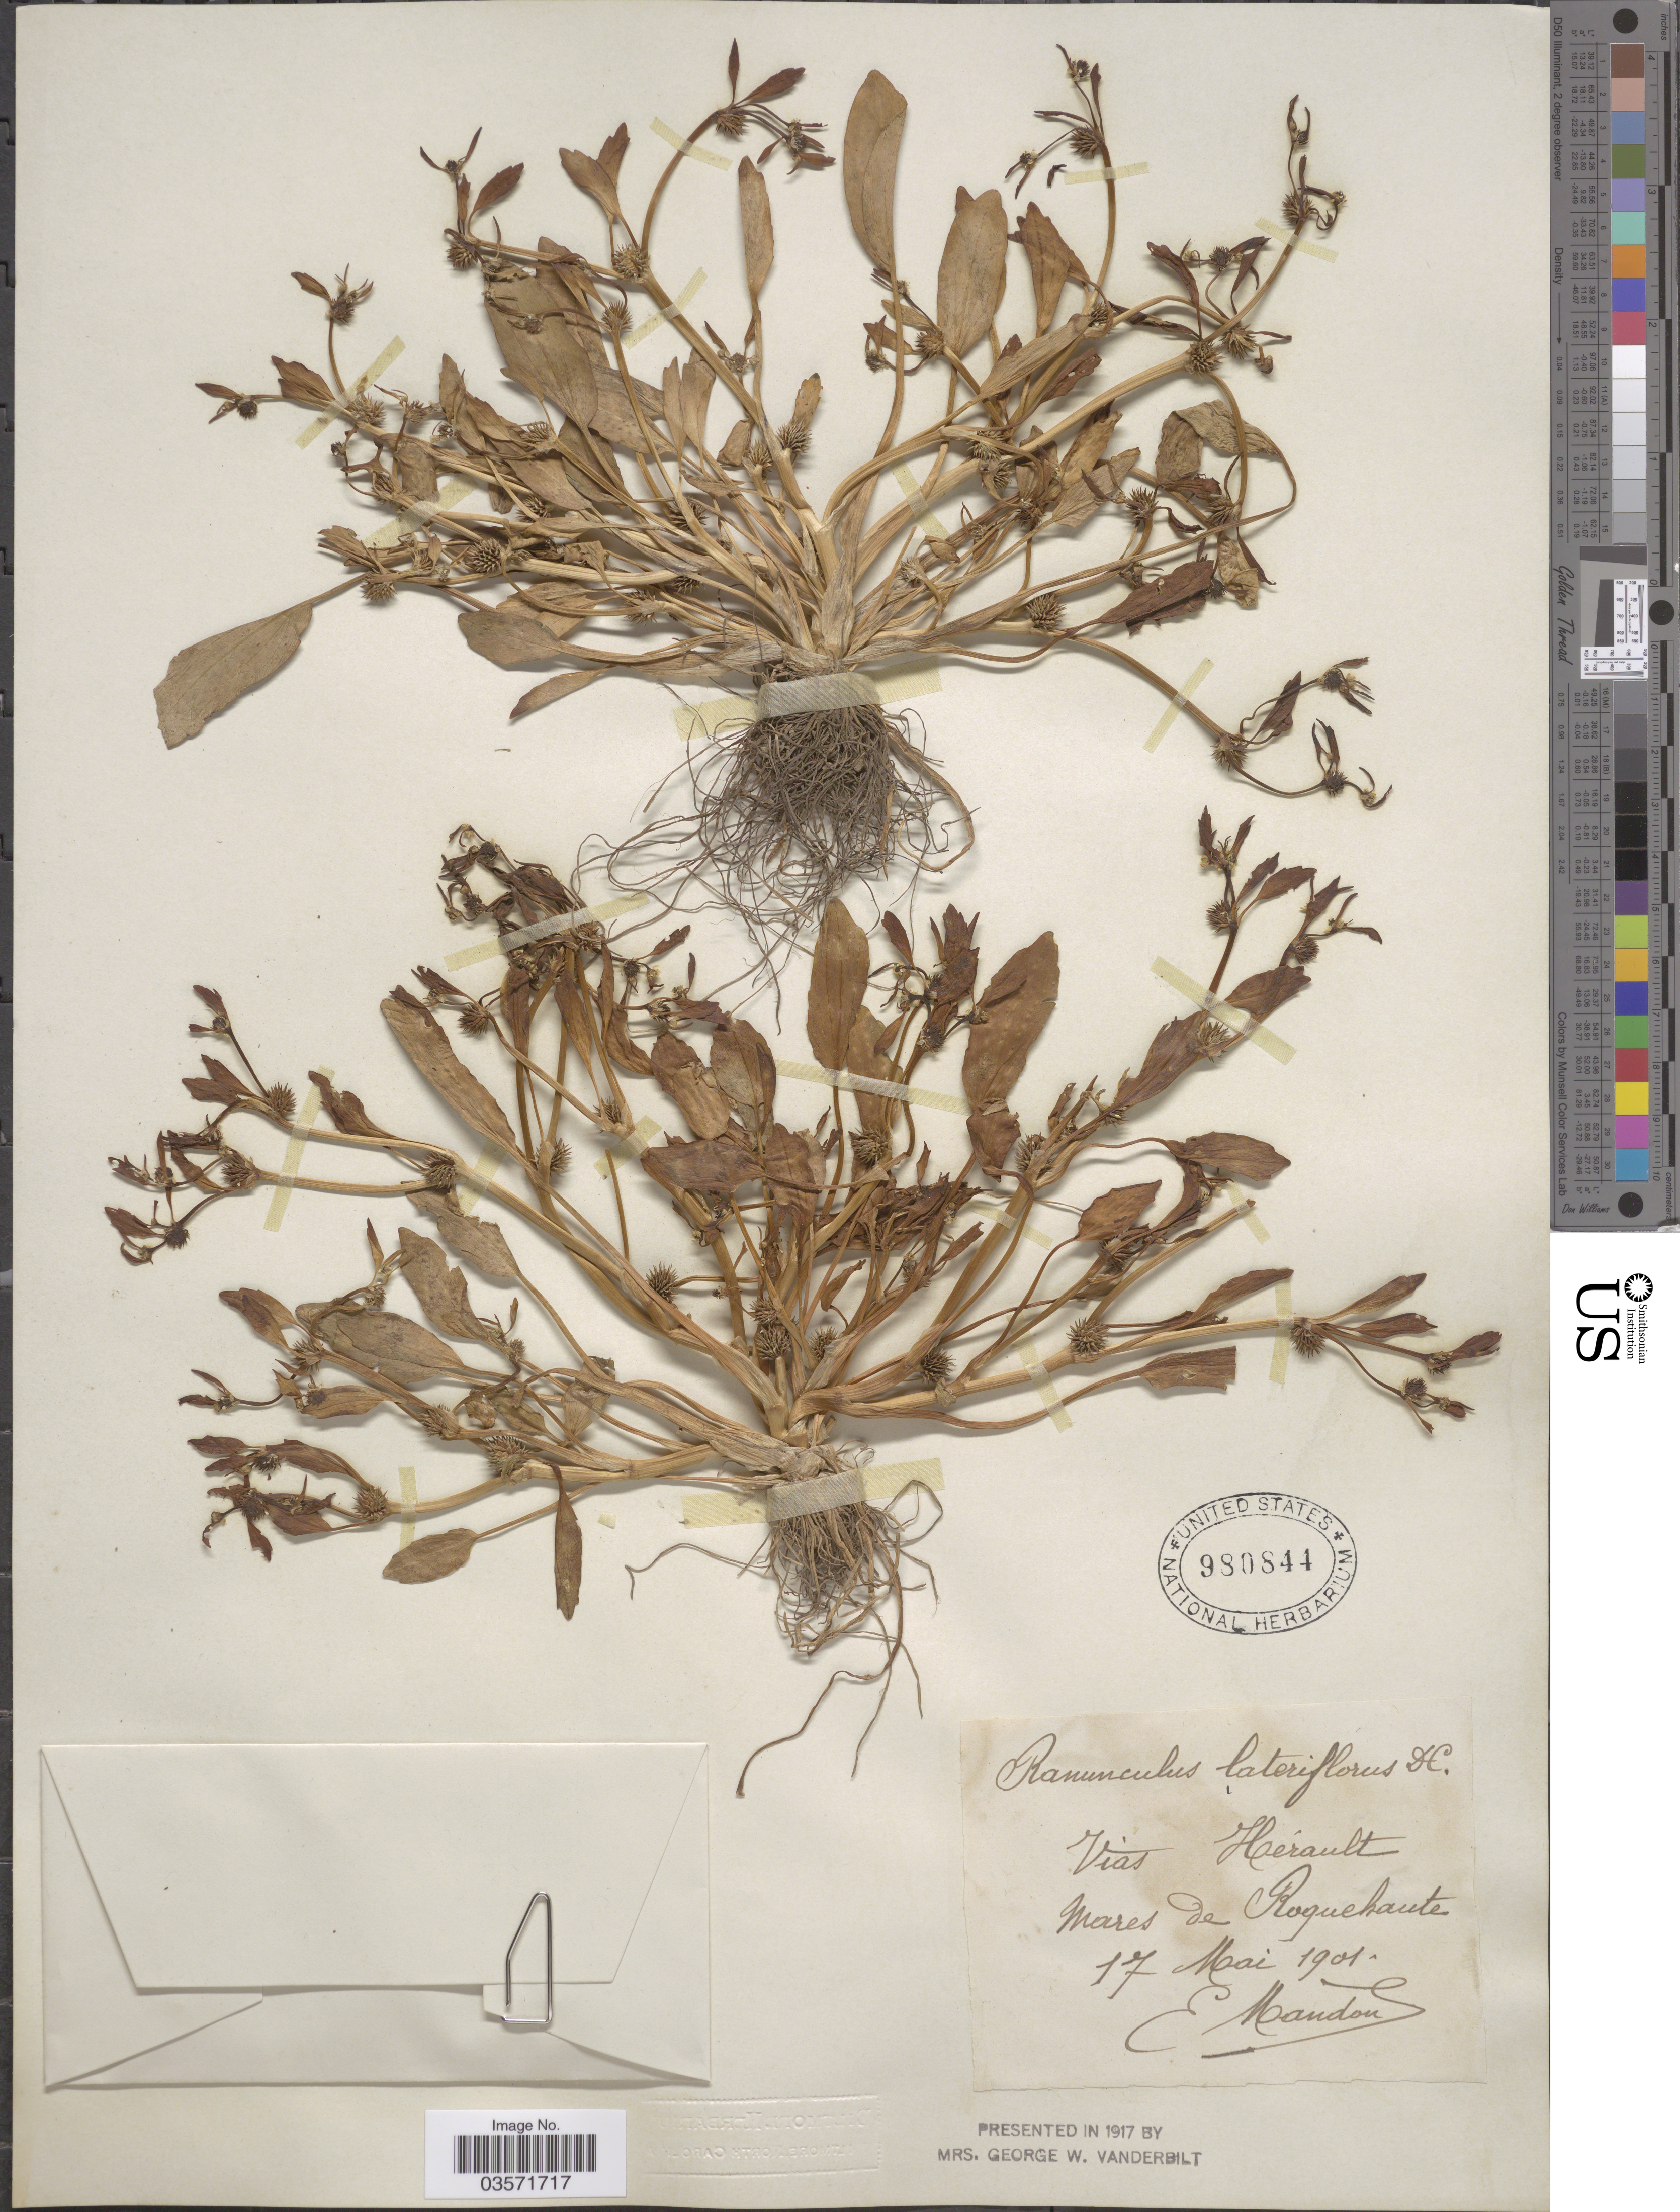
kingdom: Plantae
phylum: Tracheophyta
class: Magnoliopsida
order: Ranunculales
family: Ranunculaceae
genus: Ranunculus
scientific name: Ranunculus lateriflorus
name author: DC.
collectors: E. Mandon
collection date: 1901-05-17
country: France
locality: Vias Herault. Mares de Roquehaute.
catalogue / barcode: US 980844